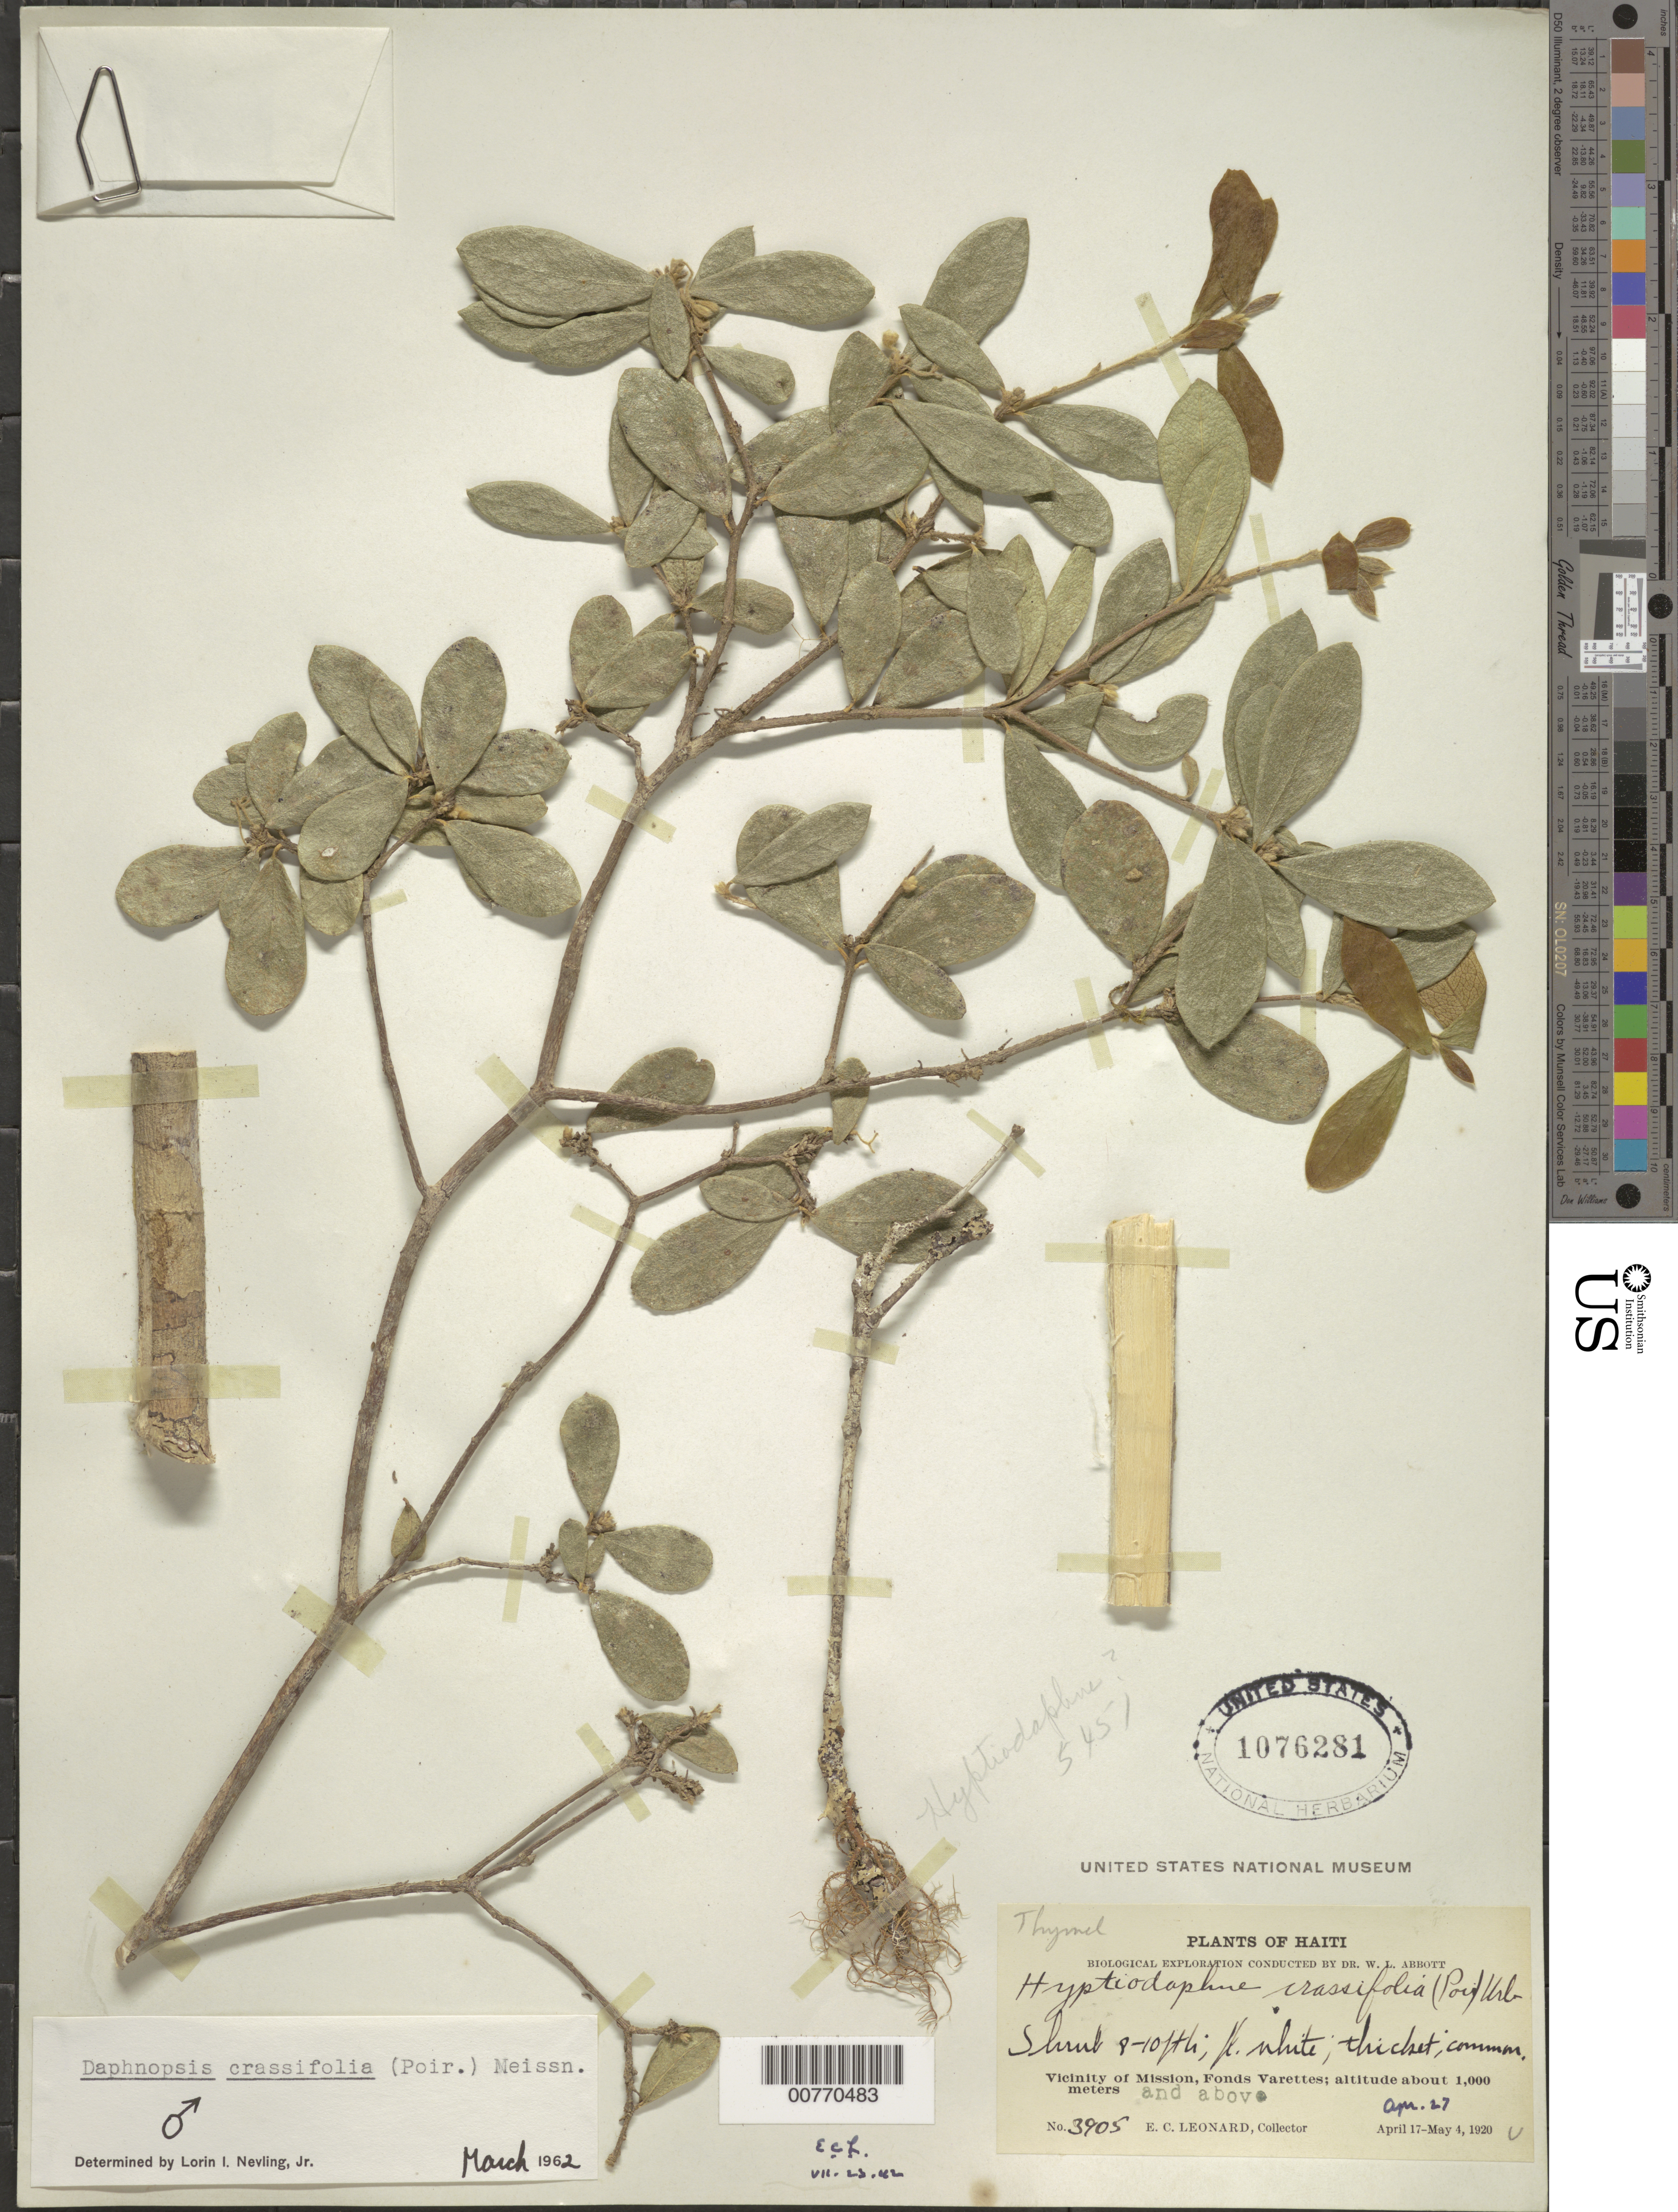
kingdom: Plantae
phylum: Tracheophyta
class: Magnoliopsida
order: Malvales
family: Thymelaeaceae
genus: Daphnopsis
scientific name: Daphnopsis crassifolia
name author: (Poir.) Meisn.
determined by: Nevling, L. I., Jr.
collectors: E. C. Leonard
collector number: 3905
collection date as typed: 27 Apr 1920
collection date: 1920-04-27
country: Haiti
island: Hispaniola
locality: Vicinity of Mission, Fonds Varettes.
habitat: Thicket.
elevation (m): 1000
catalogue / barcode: US 1076281